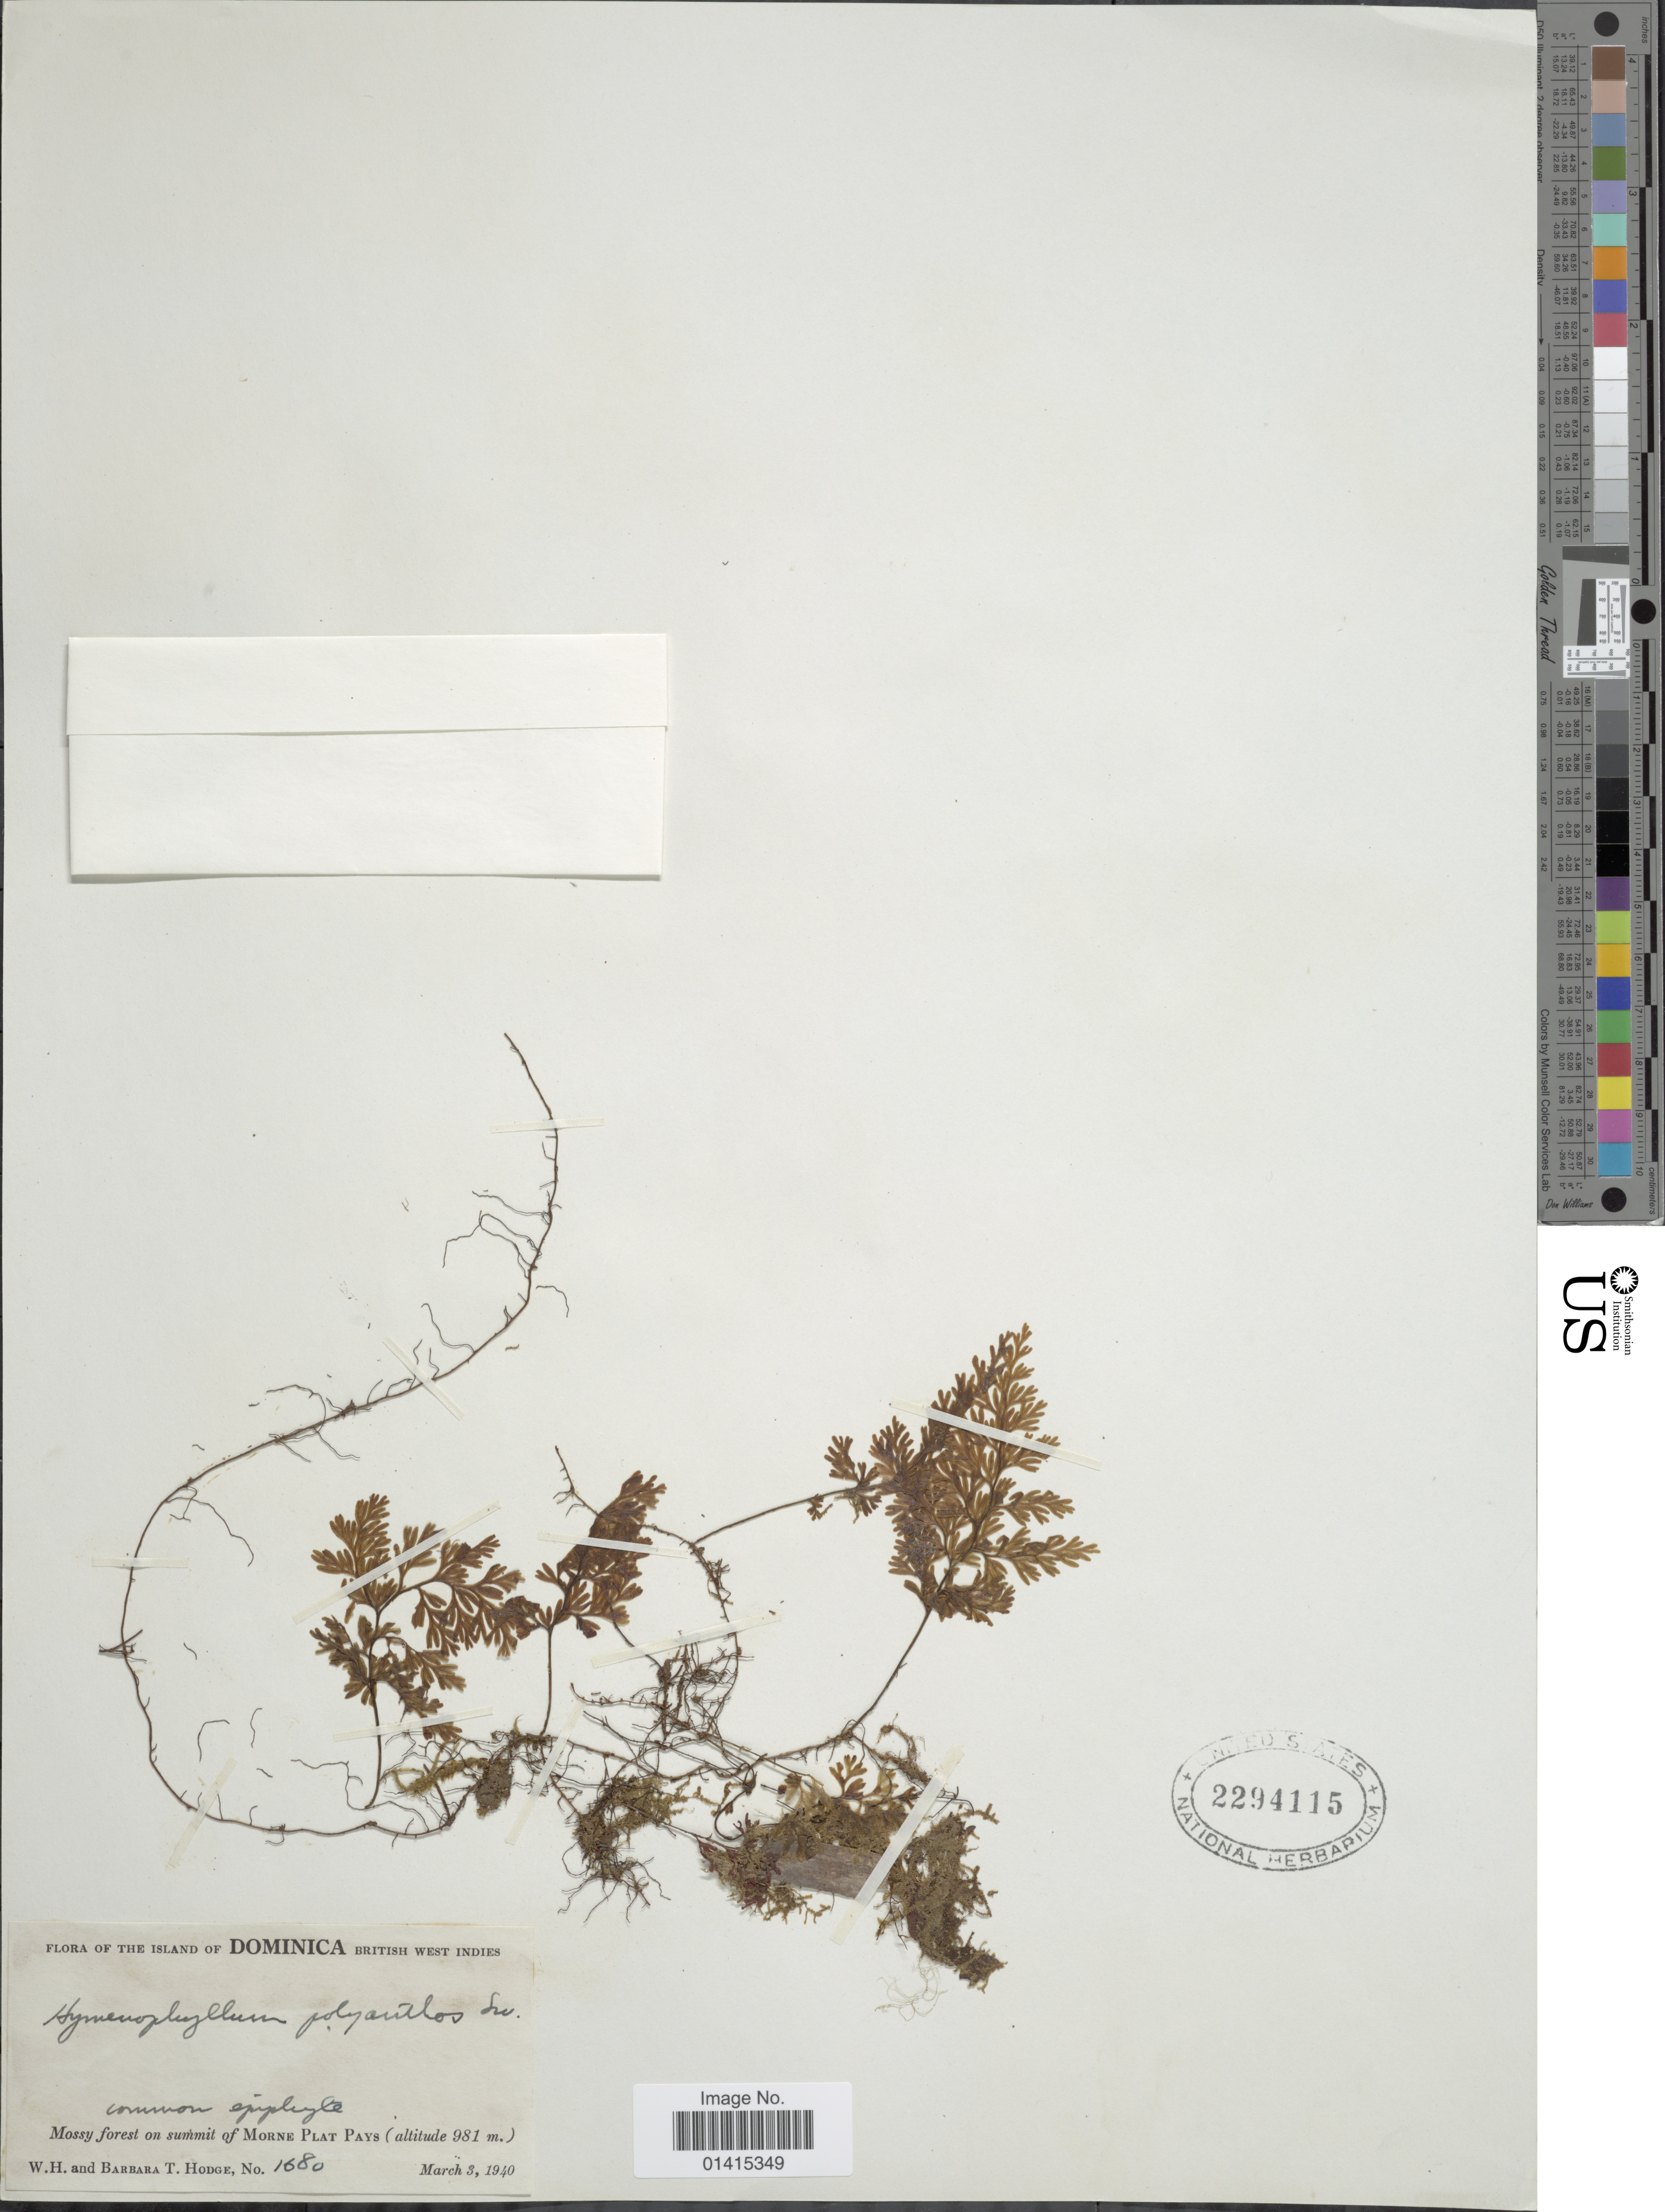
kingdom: Plantae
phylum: Tracheophyta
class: Polypodiopsida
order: Hymenophyllales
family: Hymenophyllaceae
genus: Hymenophyllum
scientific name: Hymenophyllum polyanthos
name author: (Sw.) Sw.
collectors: W. Hodge & B. Hodge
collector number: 1680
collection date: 1940-03-03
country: Dominica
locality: Island of Dominica, British West Indies, mossy forest on summit of Morne Plat Pays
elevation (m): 981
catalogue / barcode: US 2294115